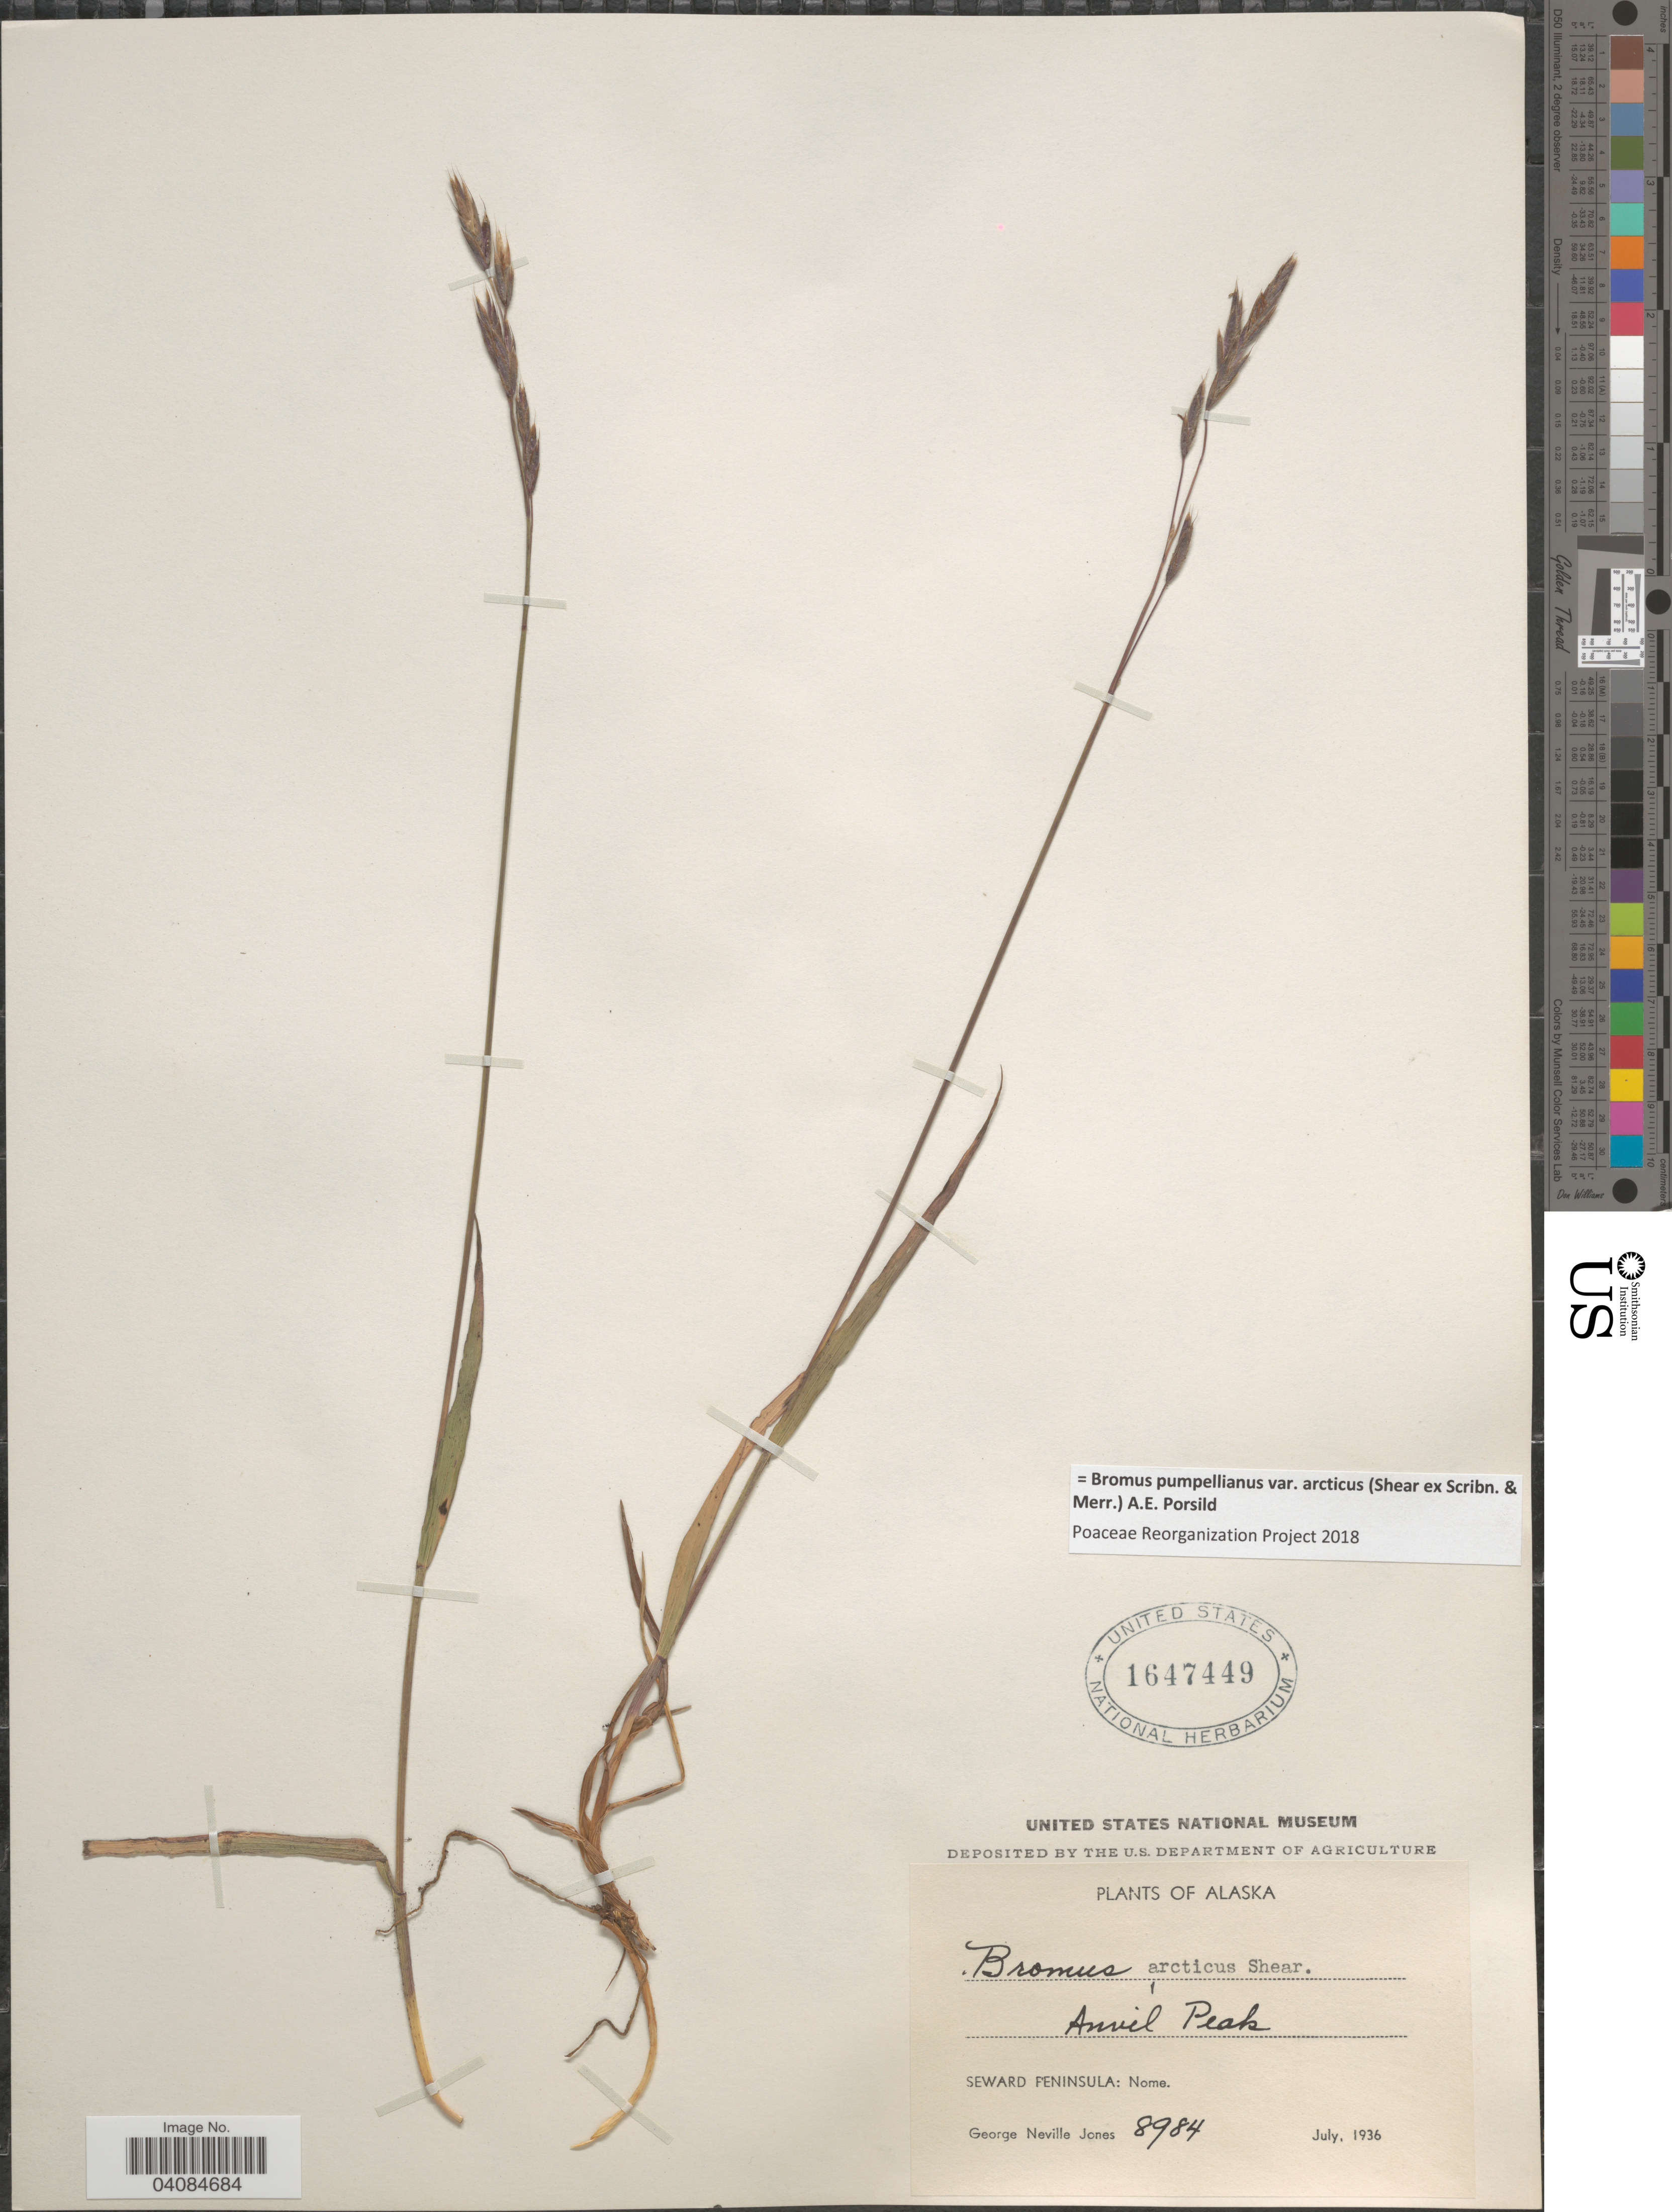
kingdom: Plantae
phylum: Tracheophyta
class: Liliopsida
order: Poales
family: Poaceae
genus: Bromus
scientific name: Bromus pumpellianus var. arcticus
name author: (Shear ex Scribn. & Merr.) A.E. Porsild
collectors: G. N. Jones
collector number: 8984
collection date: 1936-07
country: United States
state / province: Alaska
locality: Anvil Peak. Seward Peninsula: Nome.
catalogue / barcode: US 1647449